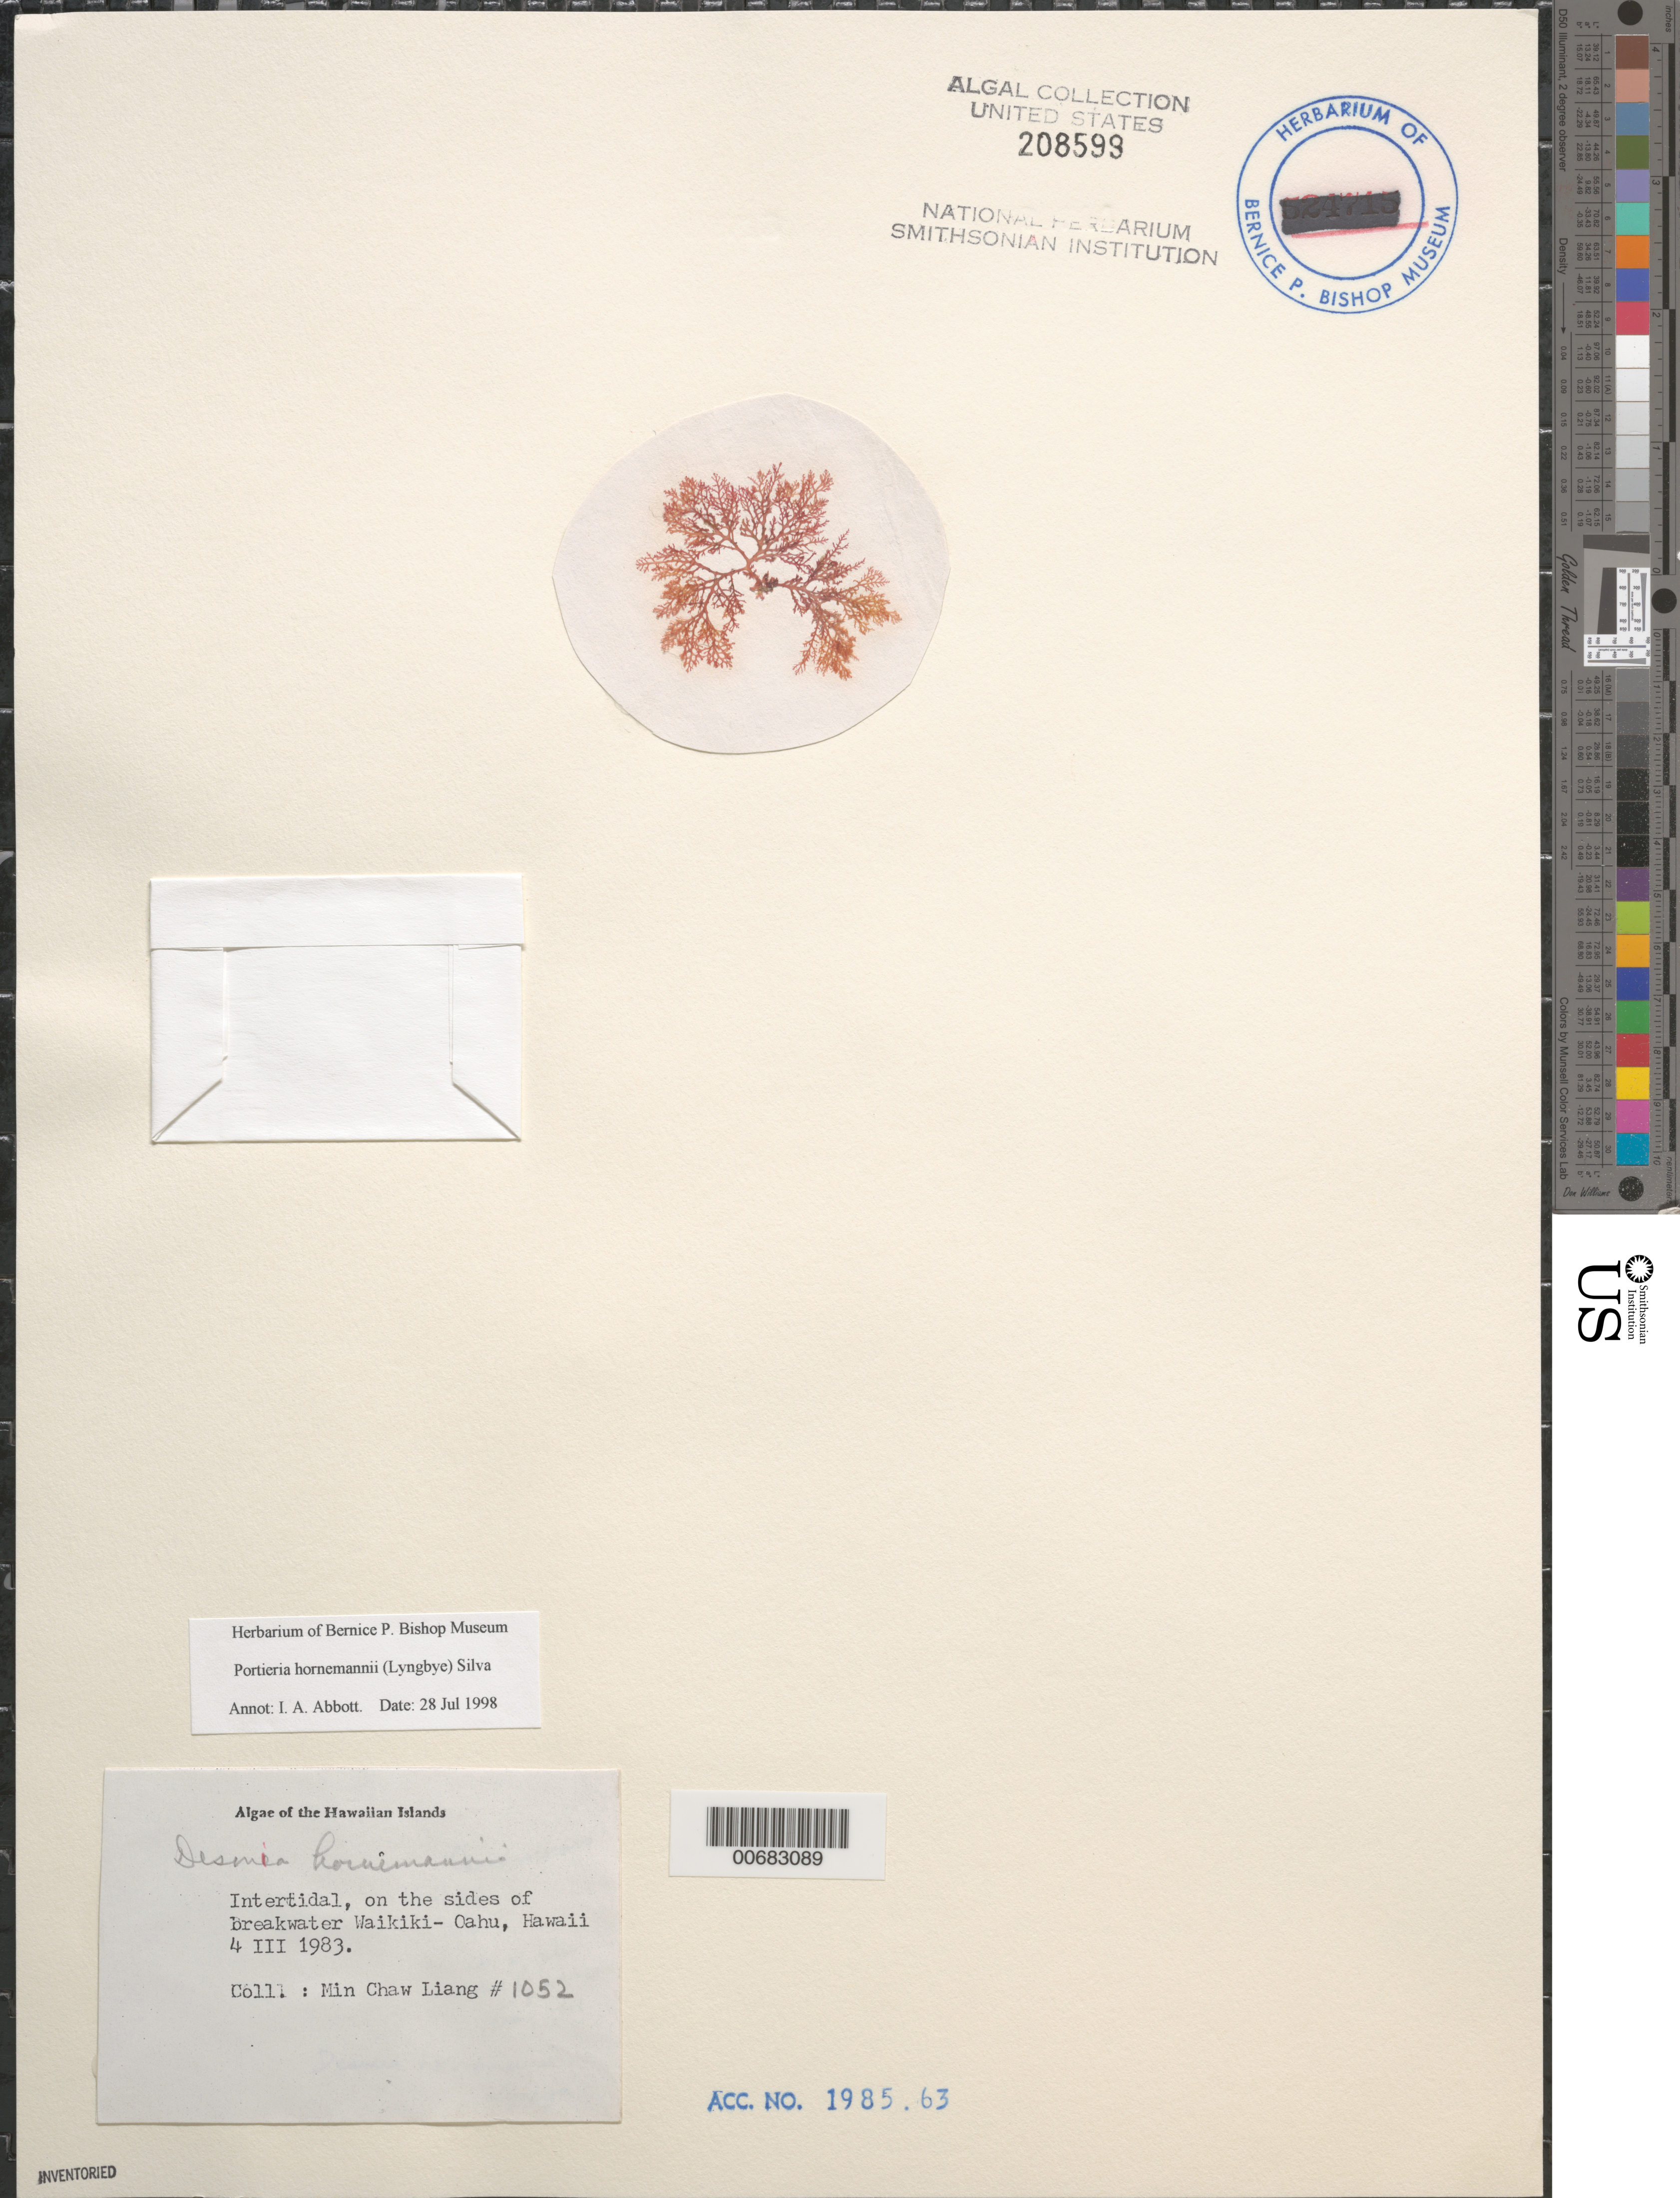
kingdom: Plantae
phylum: Rhodophyta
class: Florideophyceae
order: Gigartinales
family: Rhizophyllidaceae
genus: Portieria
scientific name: Portieria hornemannii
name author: (Lyngbye) P.C. Silva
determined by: Abbott, Isabella A.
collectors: M. Liang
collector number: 1052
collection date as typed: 04 Mar 1983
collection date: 1983-03-04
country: United States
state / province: Hawaii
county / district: Honolulu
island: Oahu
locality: Waikiki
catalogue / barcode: US 208599